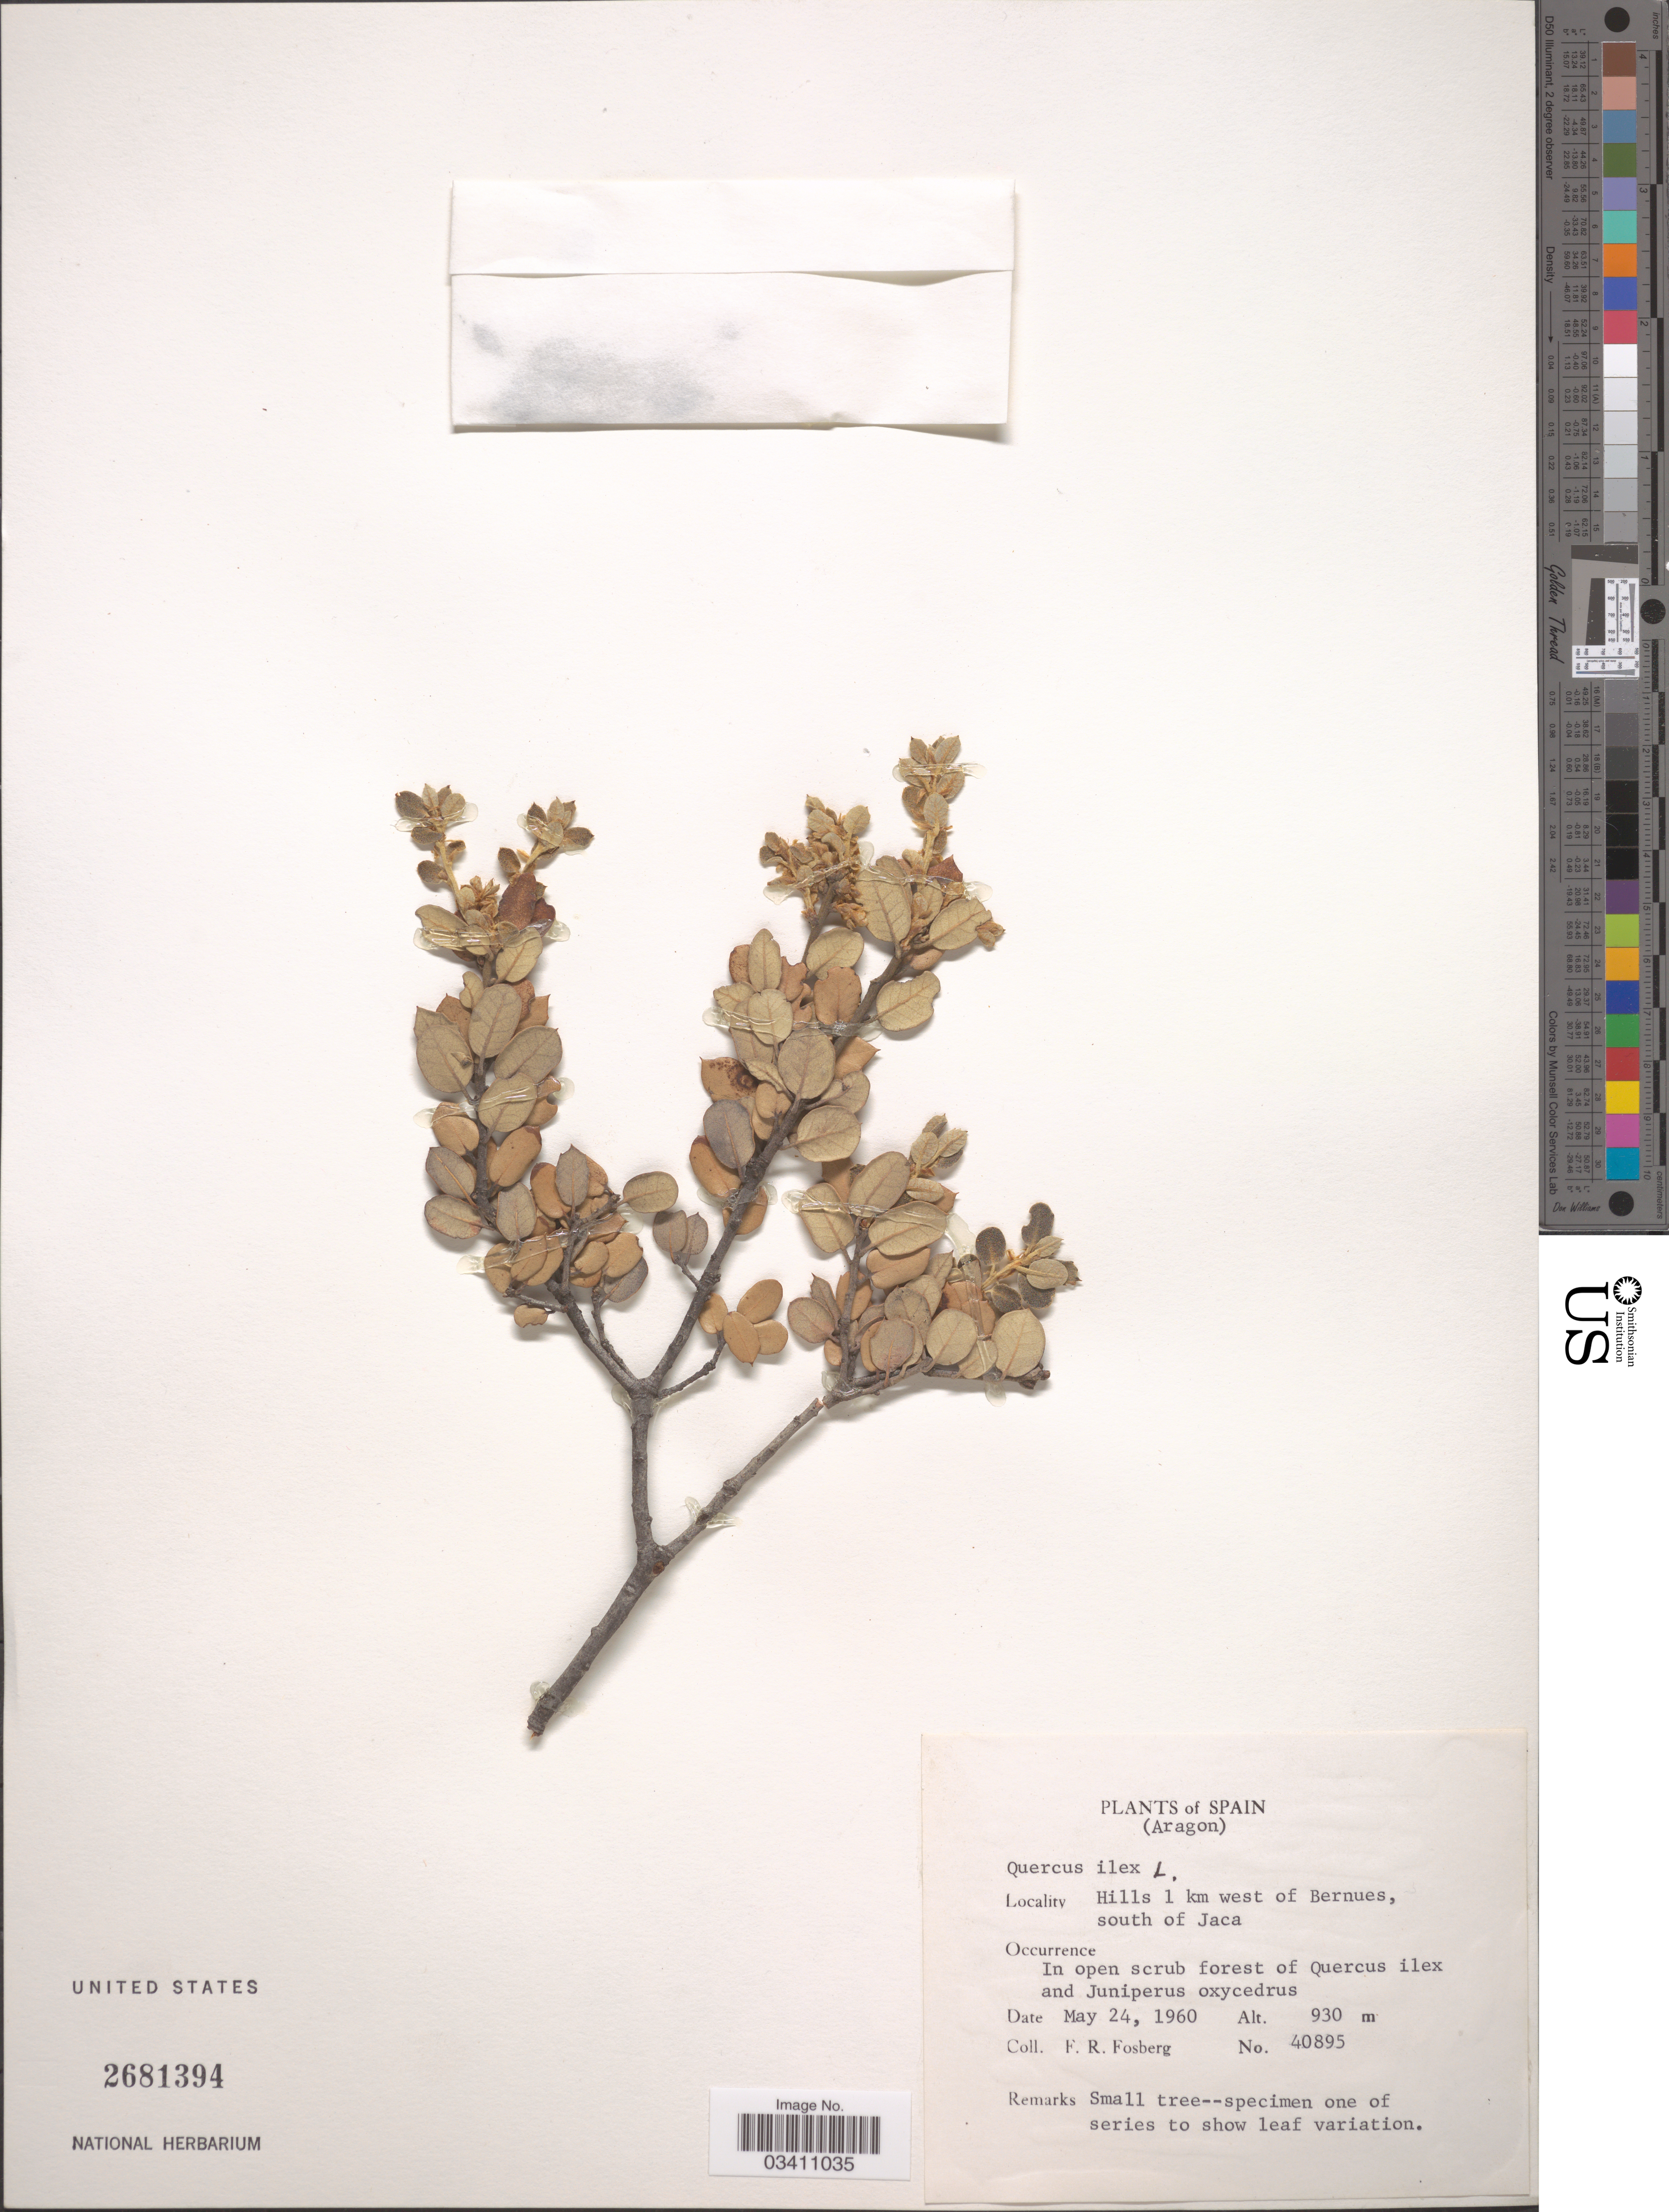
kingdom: Plantae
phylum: Tracheophyta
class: Magnoliopsida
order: Fagales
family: Fagaceae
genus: Quercus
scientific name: Quercus ilex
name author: Lour.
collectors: F. R. Fosberg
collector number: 40895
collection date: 1960-05-24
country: Spain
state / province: Aragón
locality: Hills 1 km west of Bernues, south of Jaca.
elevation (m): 930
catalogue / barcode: US 2681394